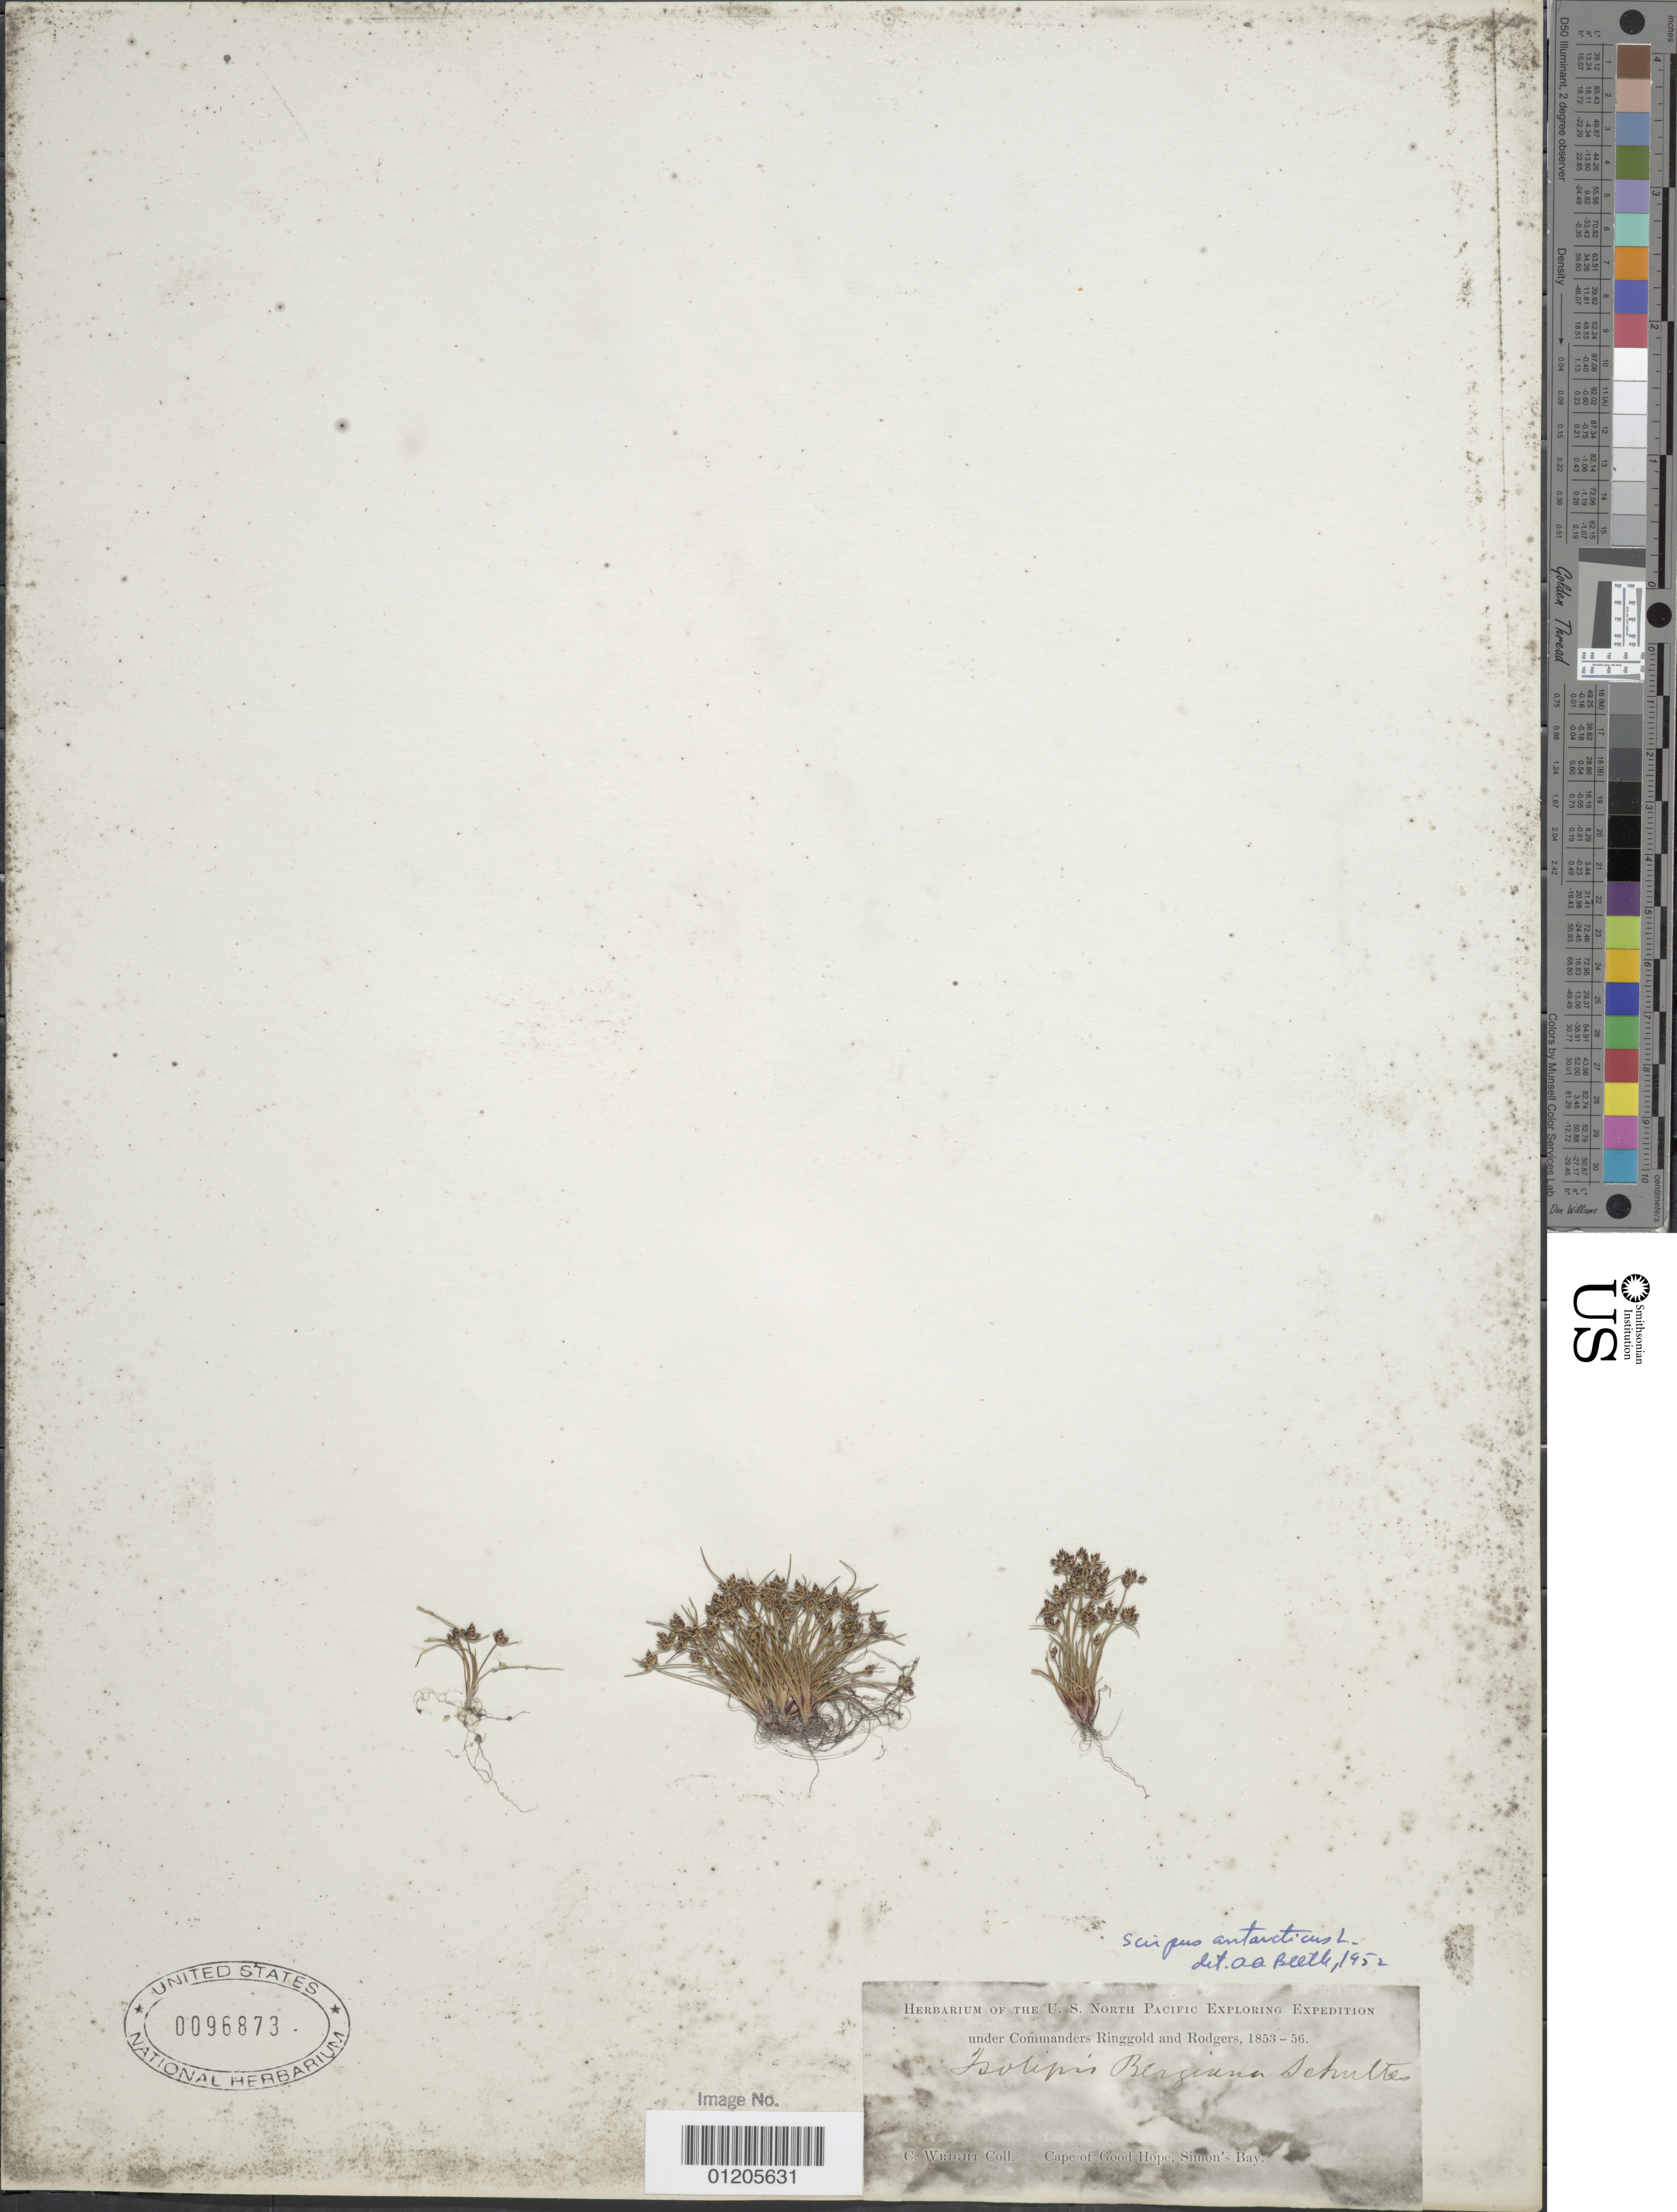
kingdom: Plantae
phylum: Tracheophyta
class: Liliopsida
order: Poales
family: Cyperaceae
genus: Ficinia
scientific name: Ficinia marginata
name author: (Thunb.) Fourc.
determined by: Strong, Mark T., (BOT), Smithsonian Institution - National Museum of Natural History (UNITED STATES)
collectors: C. Wright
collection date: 1853/1856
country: South Africa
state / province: Western Cape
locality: Cape of Good Hope, Simon's Bay.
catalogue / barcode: US 96873